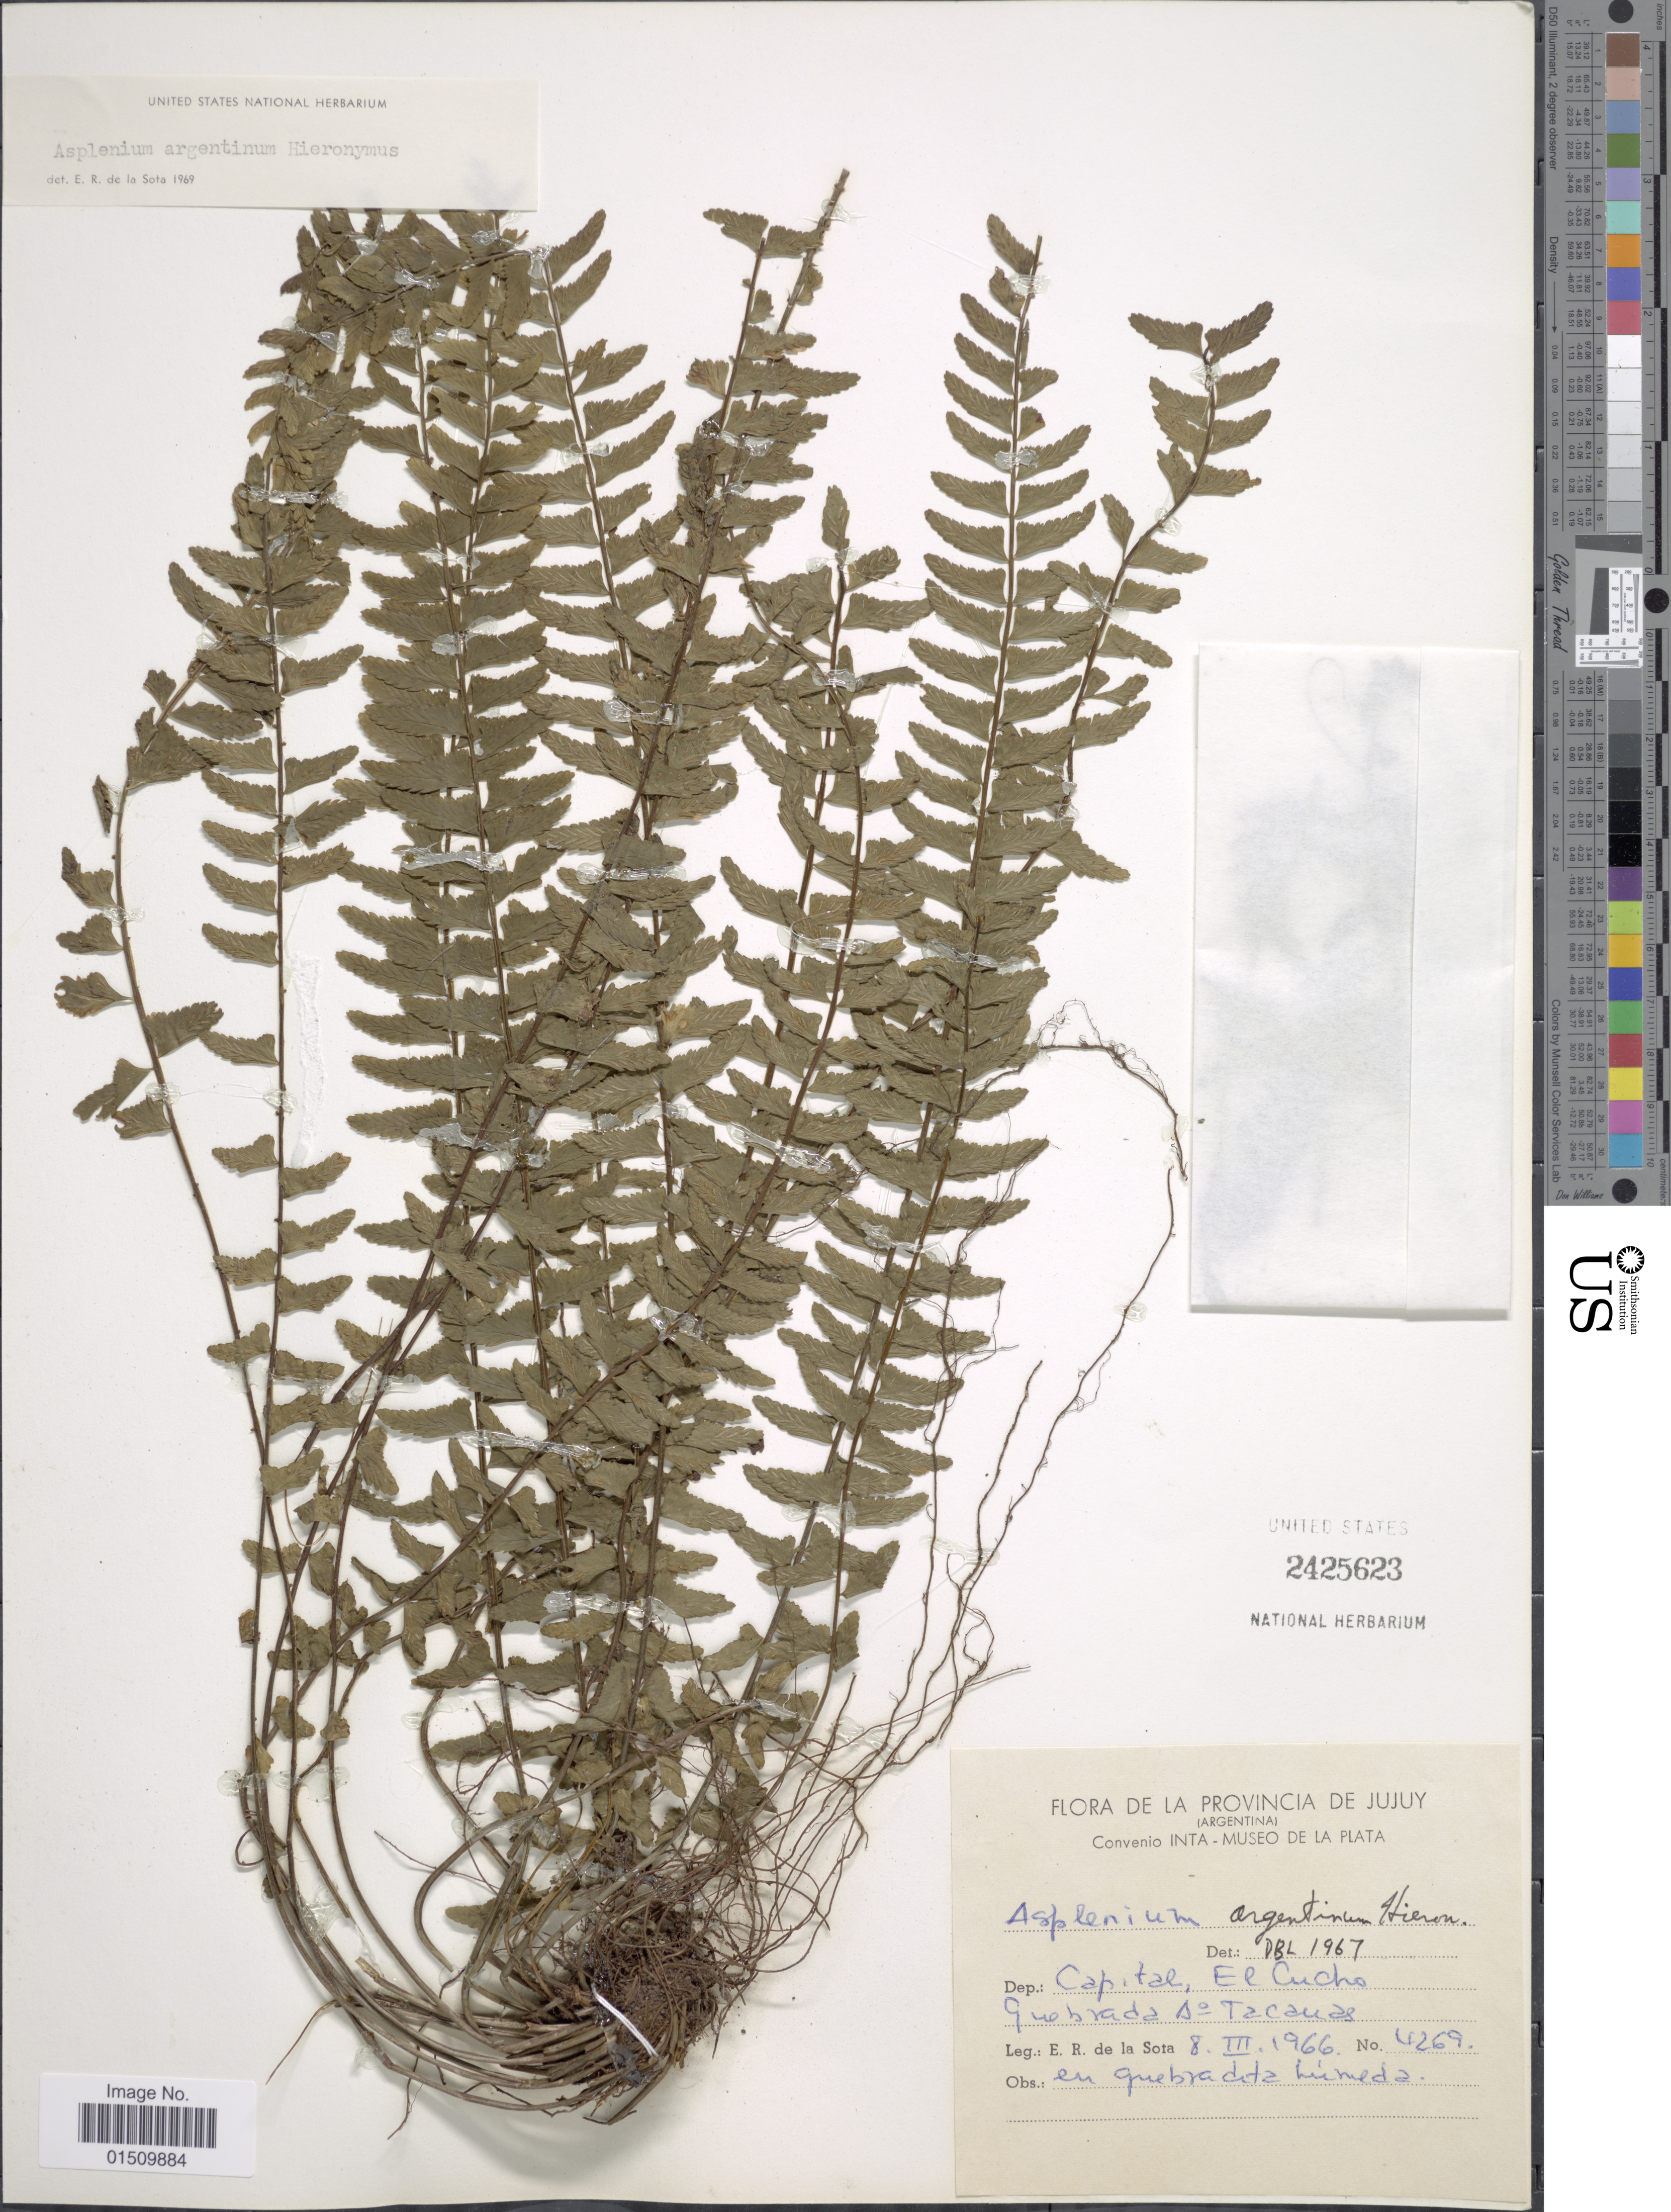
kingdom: Plantae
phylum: Tracheophyta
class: Polypodiopsida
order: Polypodiales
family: Aspleniaceae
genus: Asplenium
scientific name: Asplenium argentinum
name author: Hieron.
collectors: E. R. de la Sota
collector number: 4269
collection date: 1966-03-08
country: Argentina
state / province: Jujuy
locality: De la Provincia de Jujuy (Argentina), Dep.: Capital, El Cucho, Quebrada, Tacanas.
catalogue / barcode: US 2425623